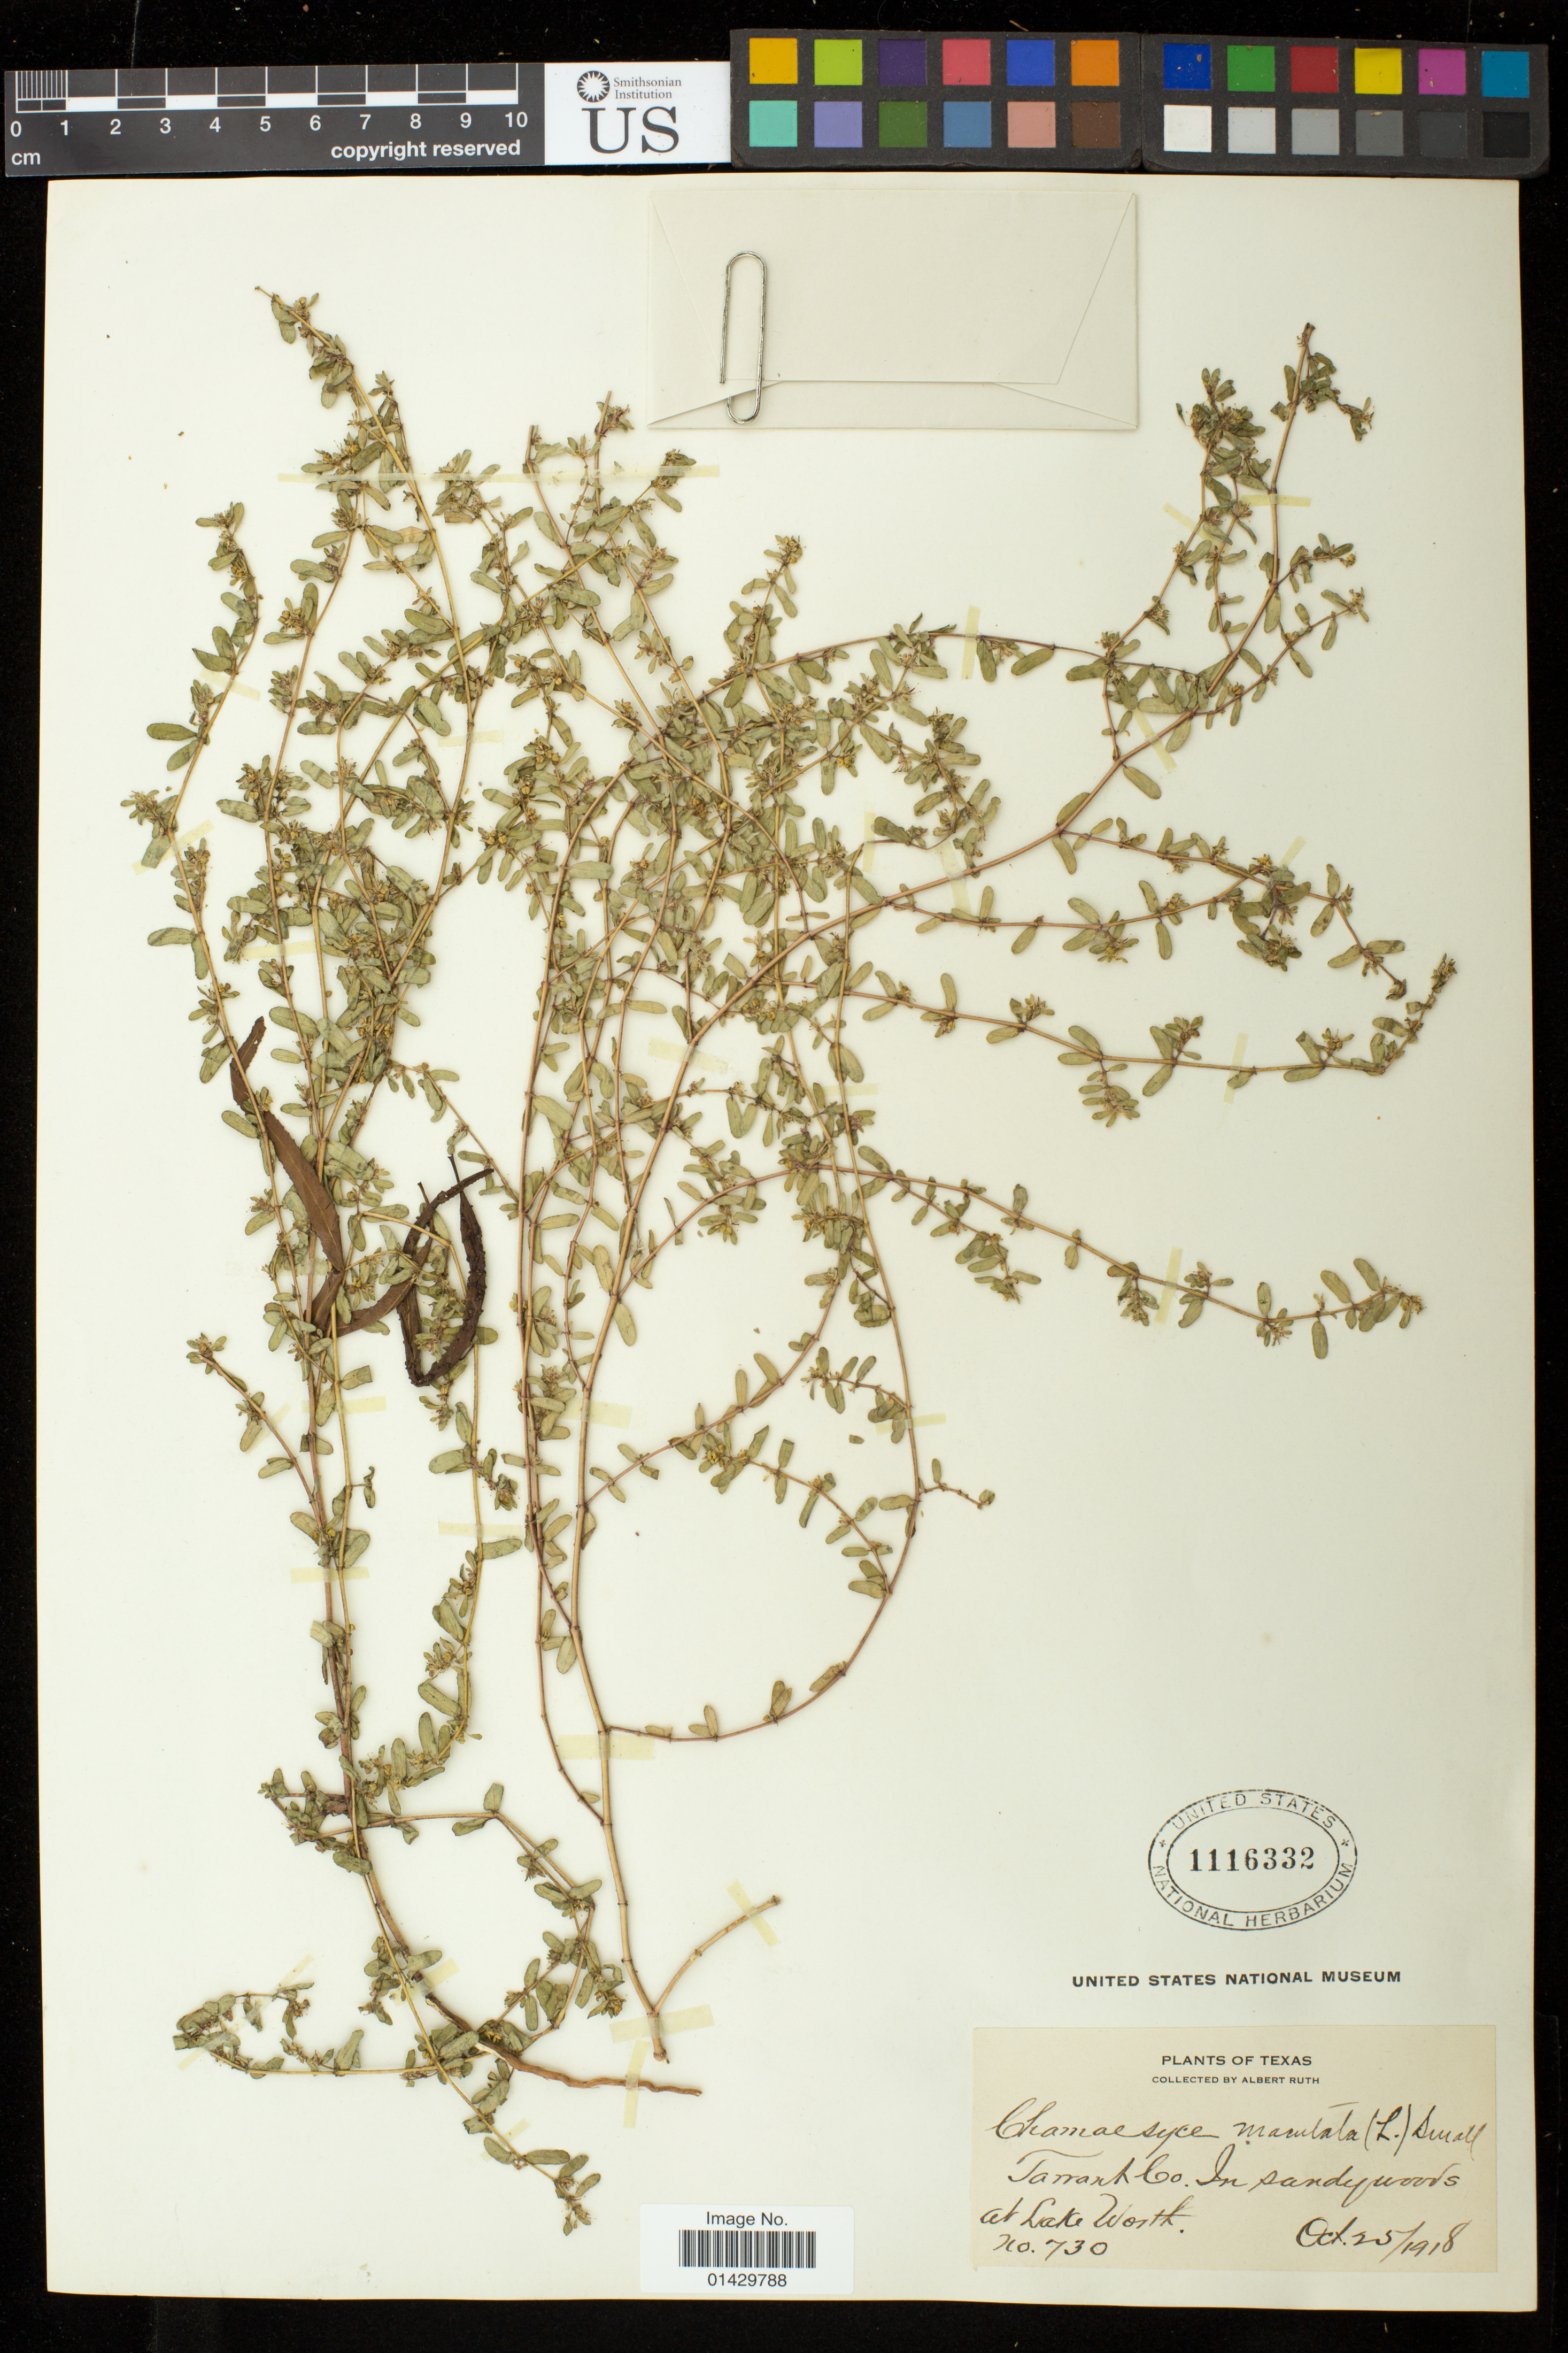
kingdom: Plantae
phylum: Tracheophyta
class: Magnoliopsida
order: Malpighiales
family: Euphorbiaceae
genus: Euphorbia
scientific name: Euphorbia maculata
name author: L.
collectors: A. Ruth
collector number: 730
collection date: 1918-10-25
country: United States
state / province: Texas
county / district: Tarrant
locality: Sandy woods at Lake Worth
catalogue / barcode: US 1116332